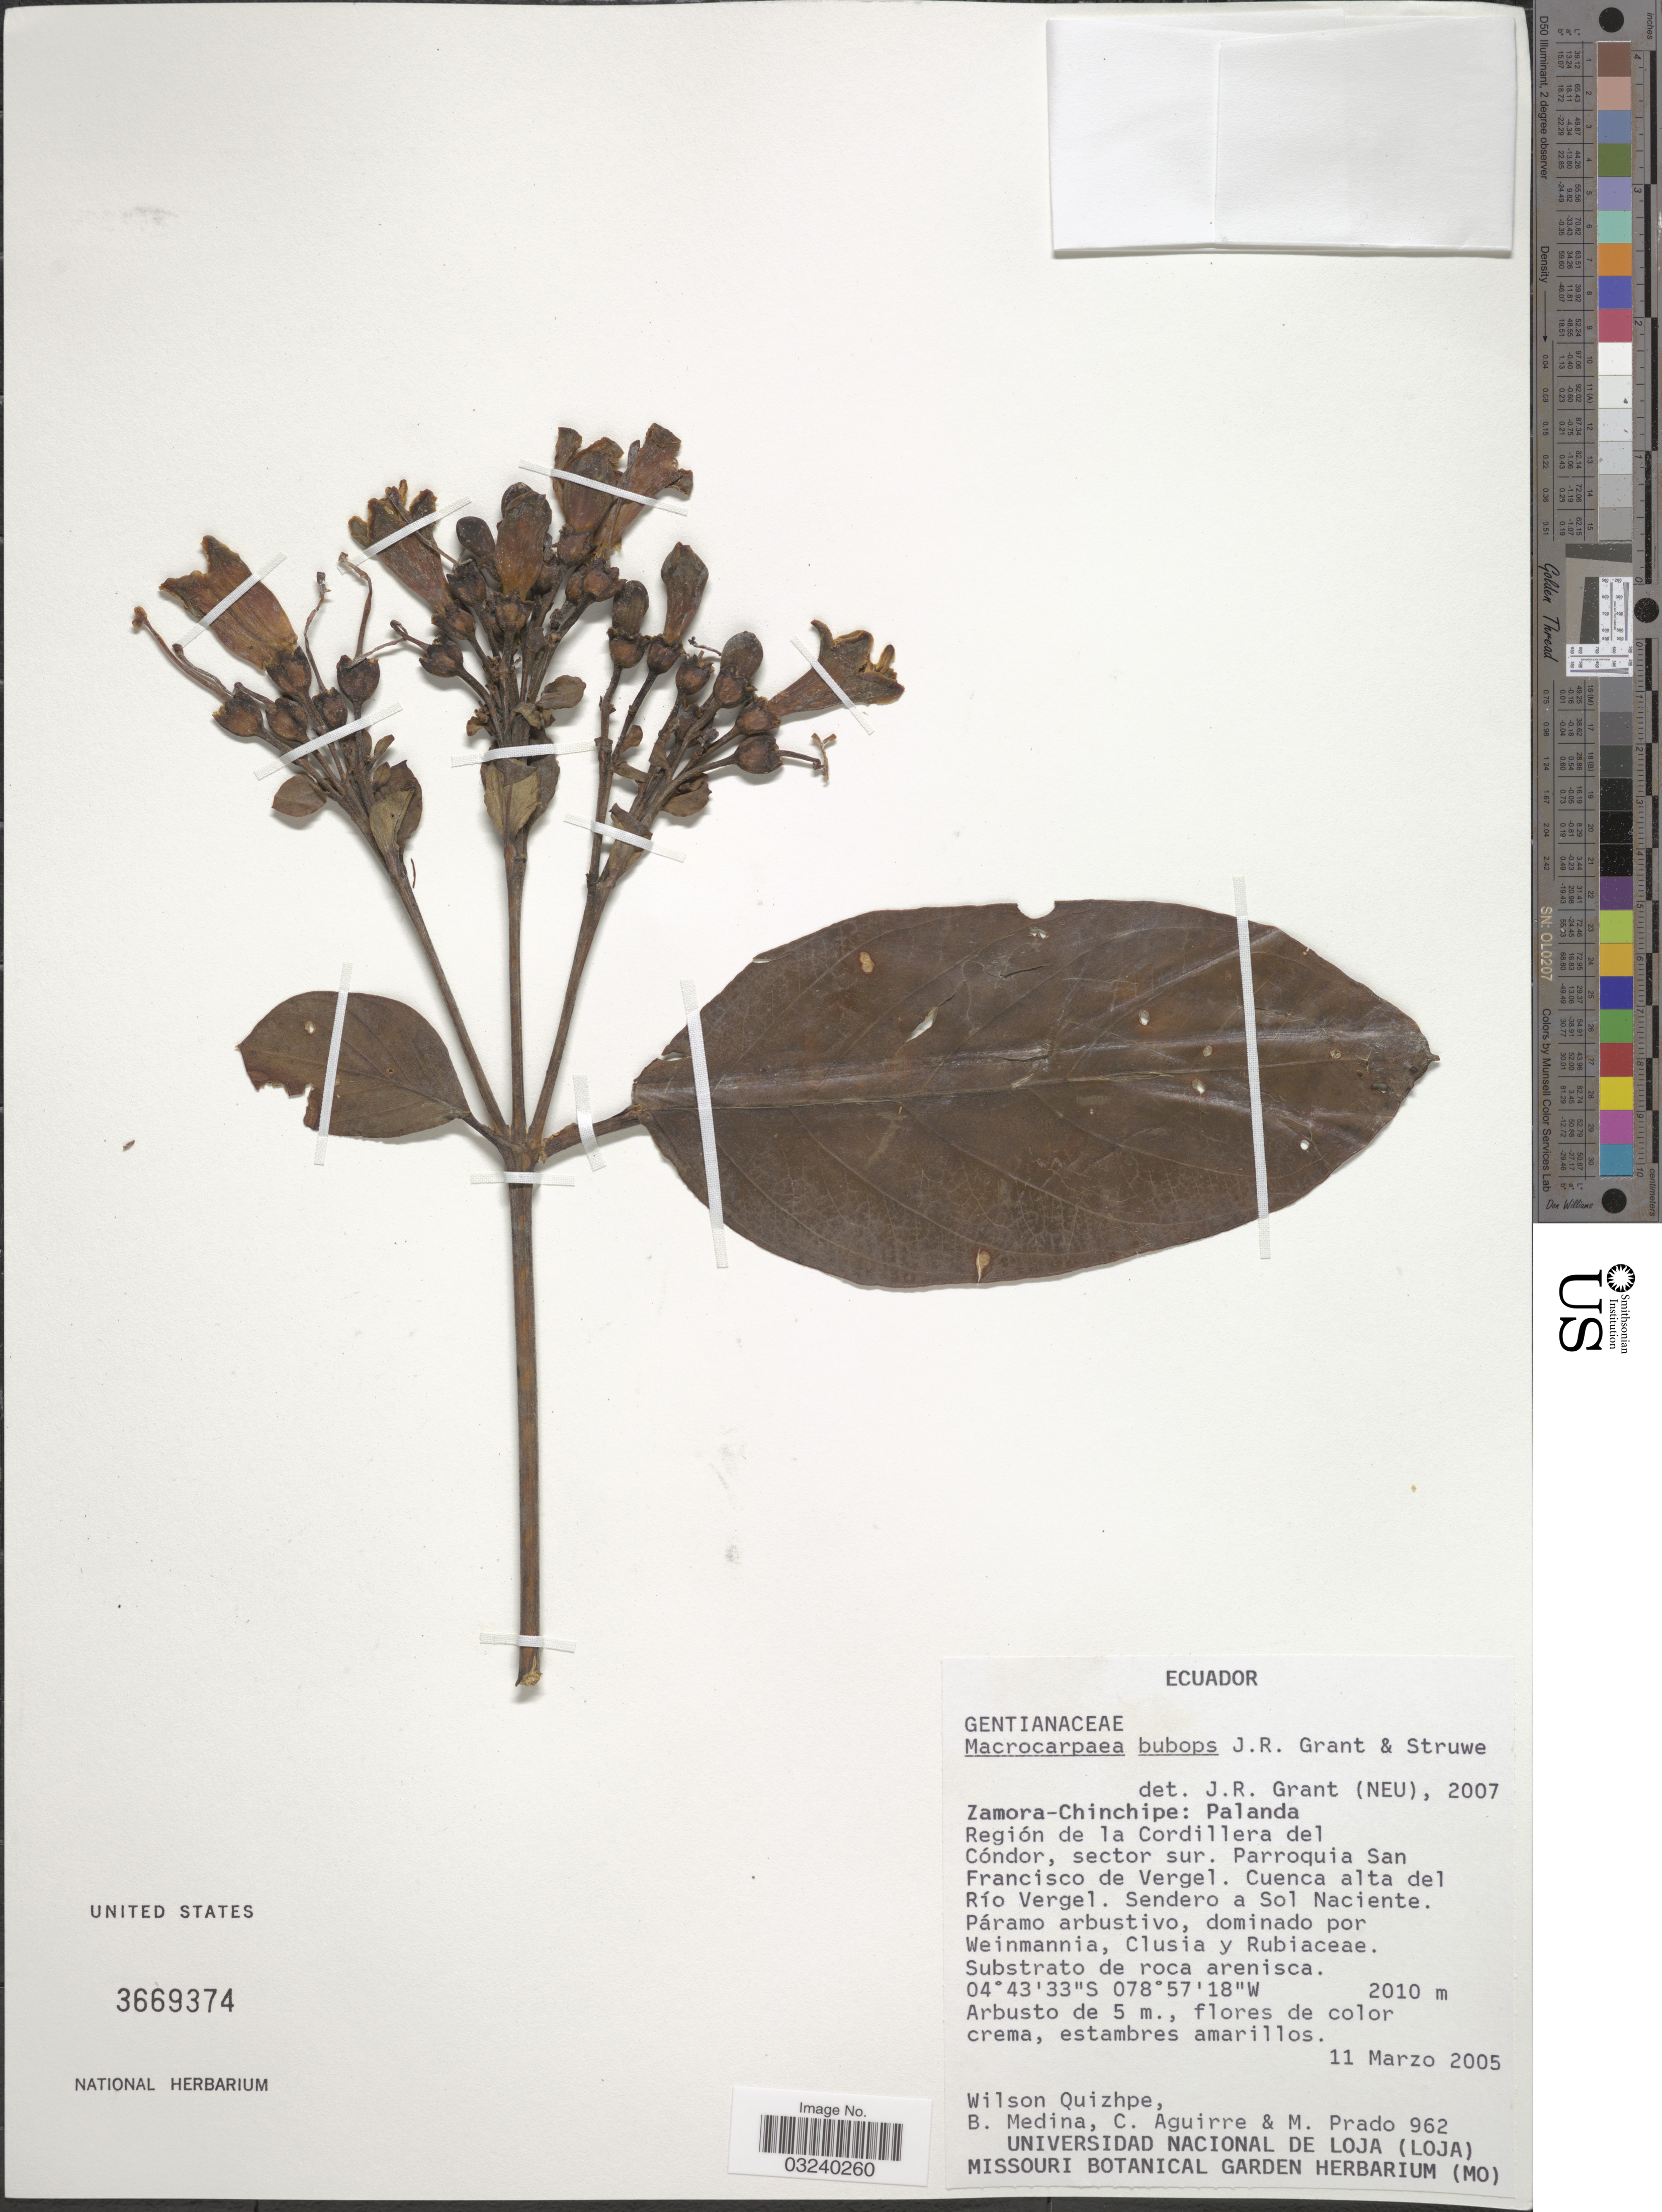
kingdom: Plantae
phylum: Tracheophyta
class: Magnoliopsida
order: Gentianales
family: Gentianaceae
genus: Macrocarpaea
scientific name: Macrocarpaea bubops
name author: J.R. Grant & Struwe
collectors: W. Quizhpe, B. Medina, C. Aguirre & M. Prado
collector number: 962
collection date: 2005-03-11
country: Ecuador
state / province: Zamora-Chinchipe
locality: Palanda, Región de la Cordillera del Cóndor, sector sur. Parroquia San Francisco de Vergel. Cuenca alta del Río Vergel. Sendero a Sol Naciente.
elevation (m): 2010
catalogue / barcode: US 3669374